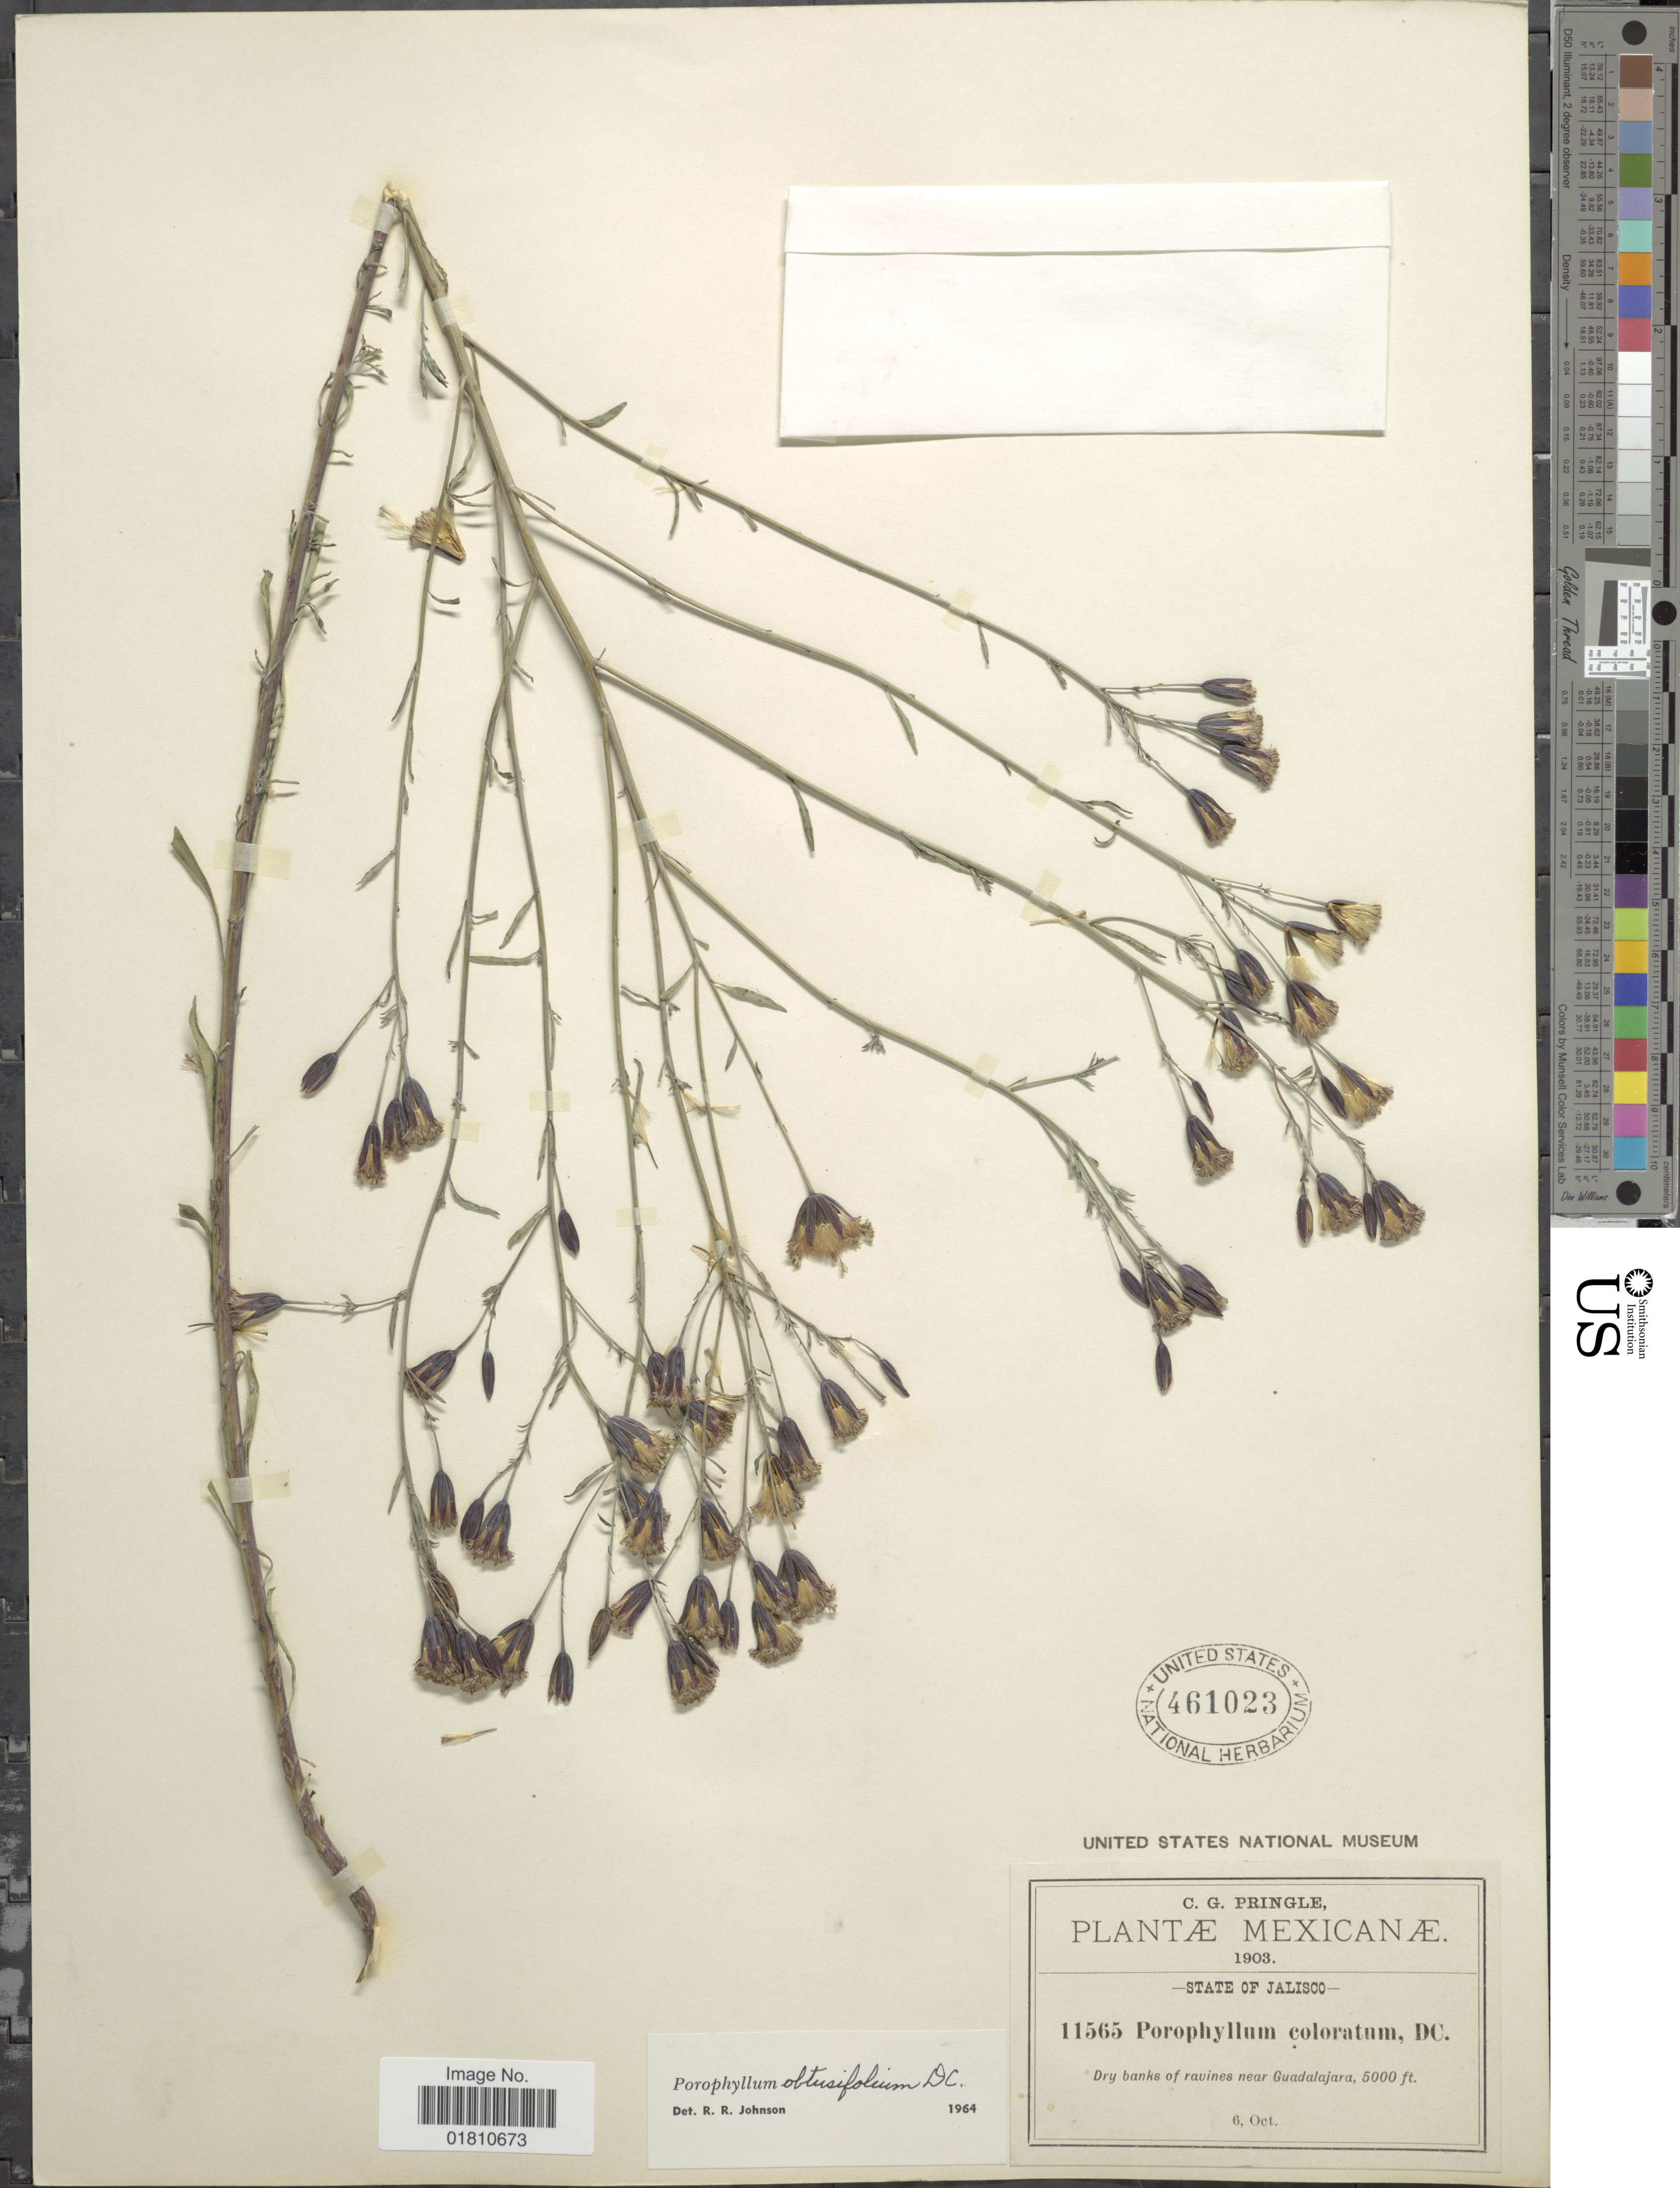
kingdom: Plantae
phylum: Tracheophyta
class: Magnoliopsida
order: Asterales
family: Asteraceae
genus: Porophyllum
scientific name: Porophyllum obtusifolium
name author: DC.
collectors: C. G. Pringle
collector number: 11565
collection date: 1903-10-06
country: Mexico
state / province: Jalisco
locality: Dry banks of ravines near Guadalajara.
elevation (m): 1524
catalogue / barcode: US 461023